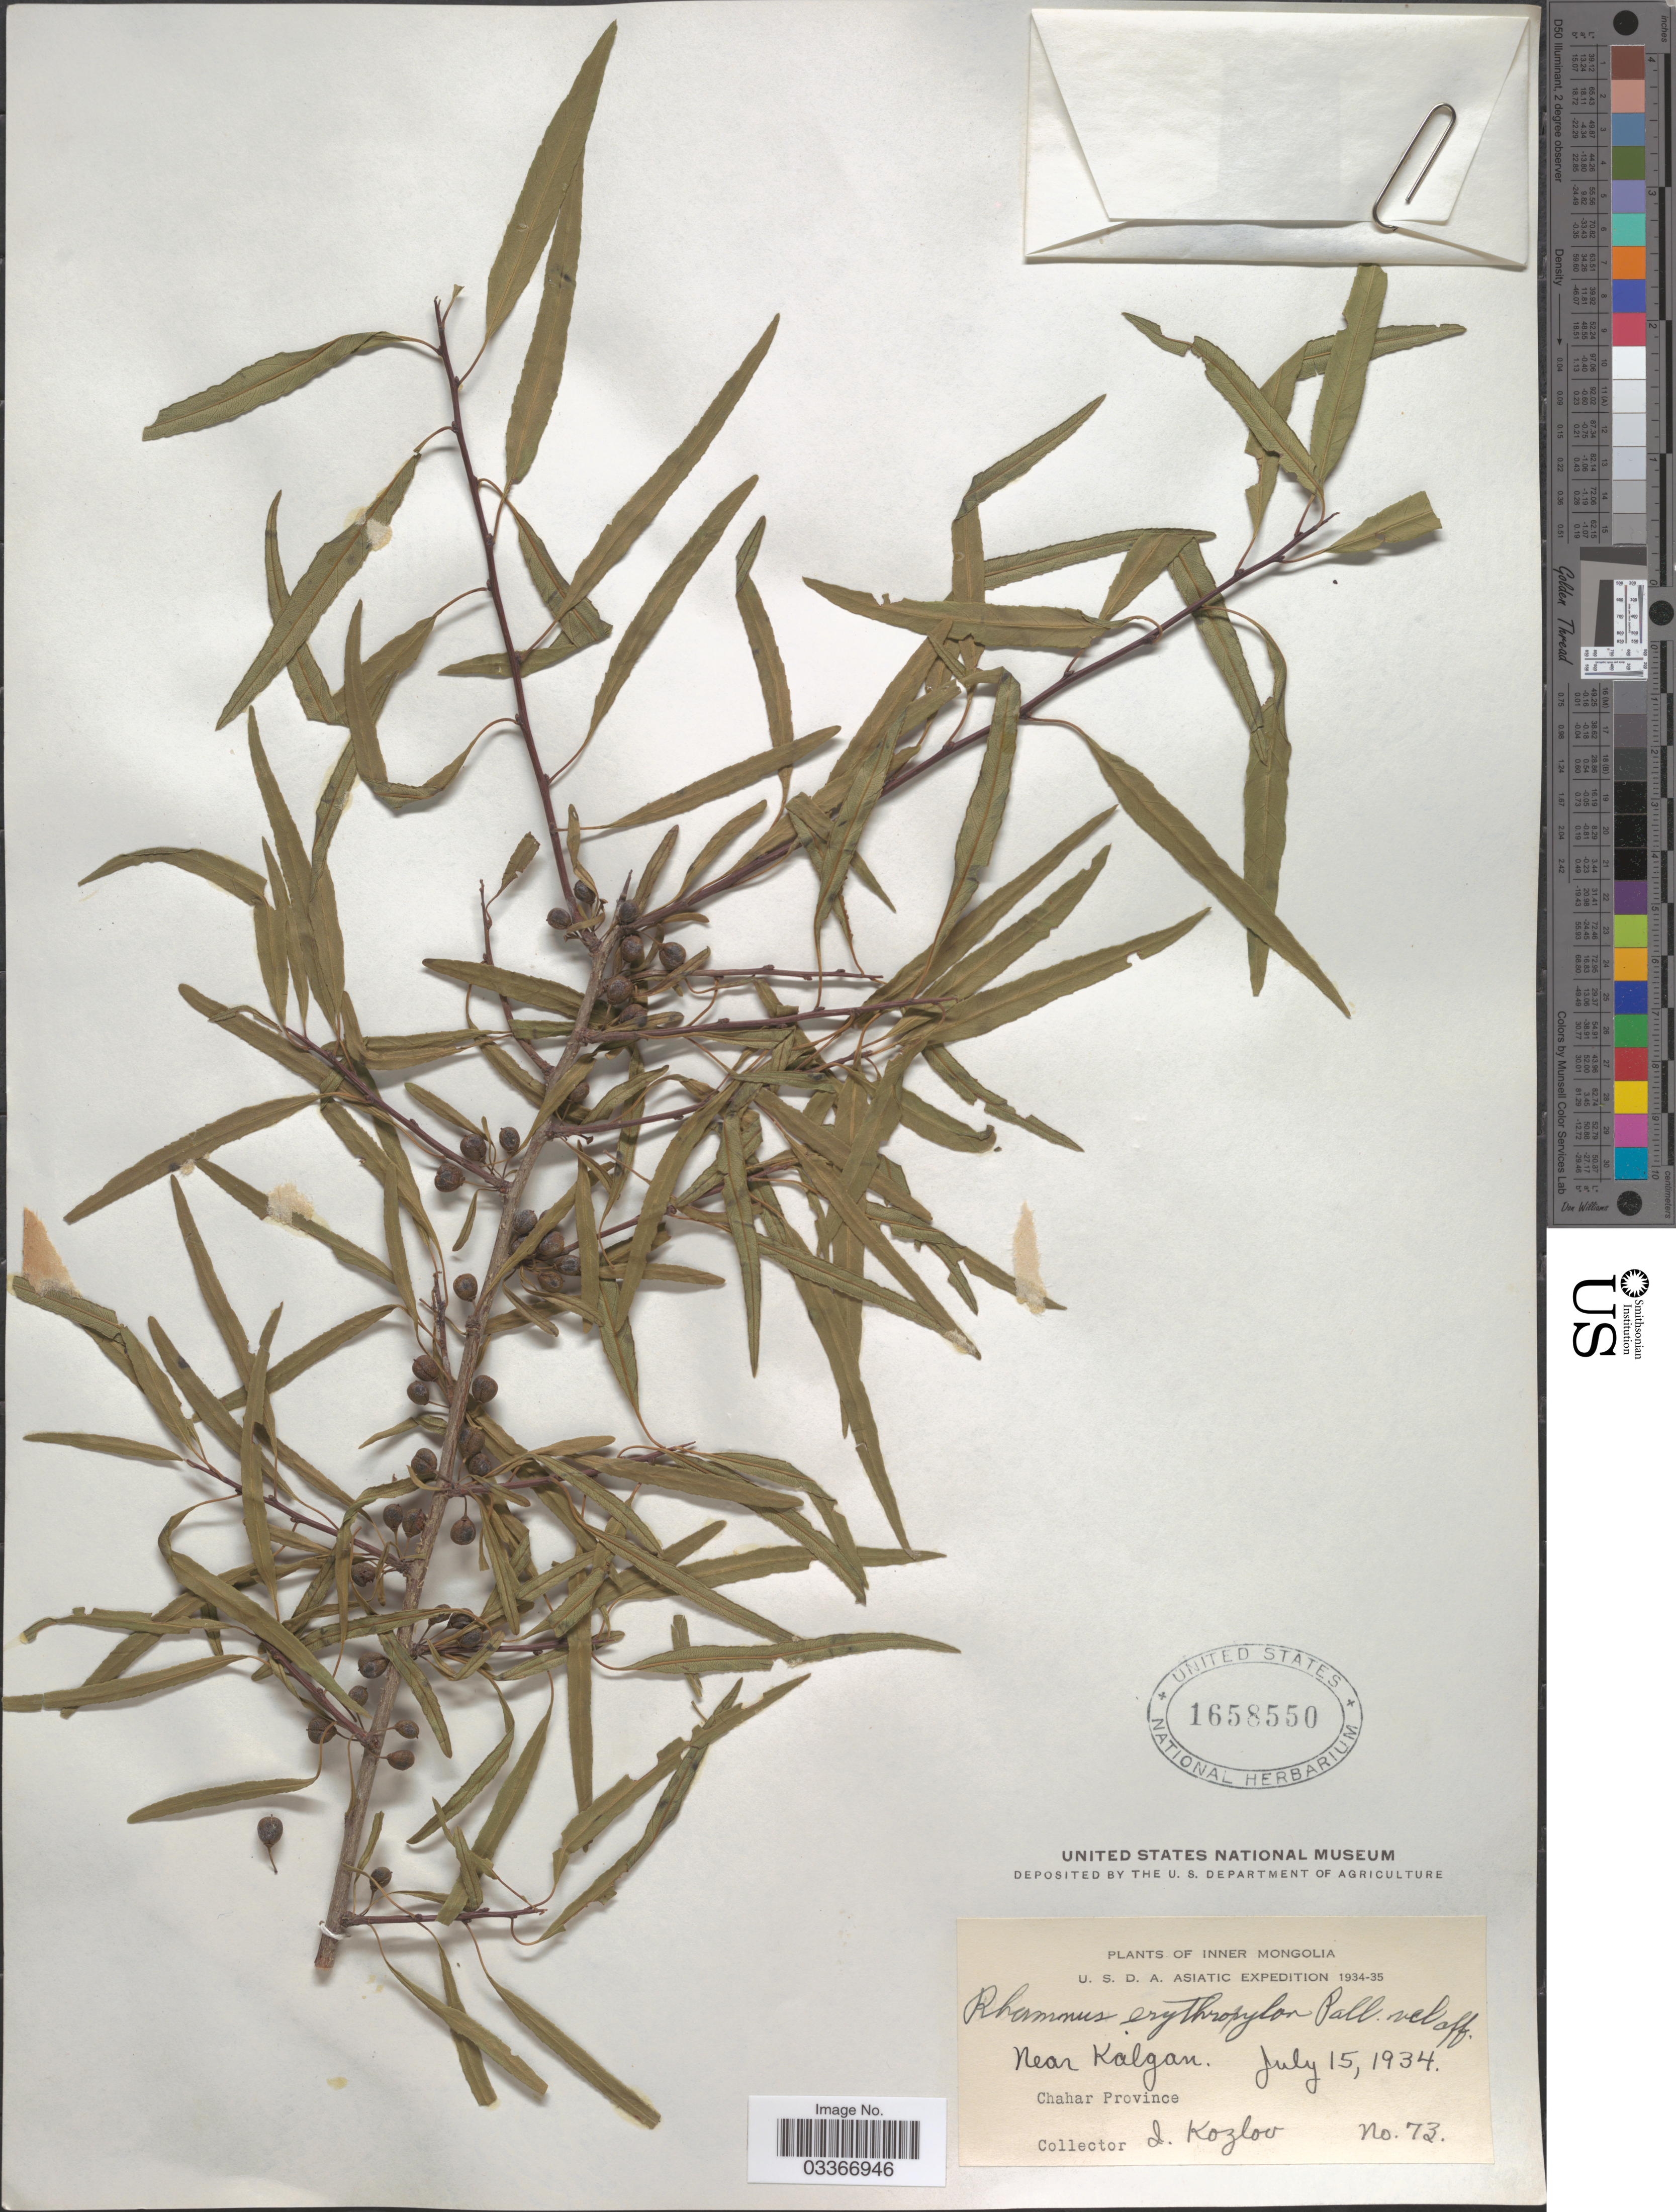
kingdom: Plantae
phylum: Tracheophyta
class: Magnoliopsida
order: Rosales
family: Rhamnaceae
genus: Rhamnus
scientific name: Rhamnus erythroxylon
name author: Pall.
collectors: I. Kozlov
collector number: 73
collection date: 1934-07-15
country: China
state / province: Nei Monggol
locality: Inner Mongolia. Near Kalgan. Chahar Province.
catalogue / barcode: US 1658550